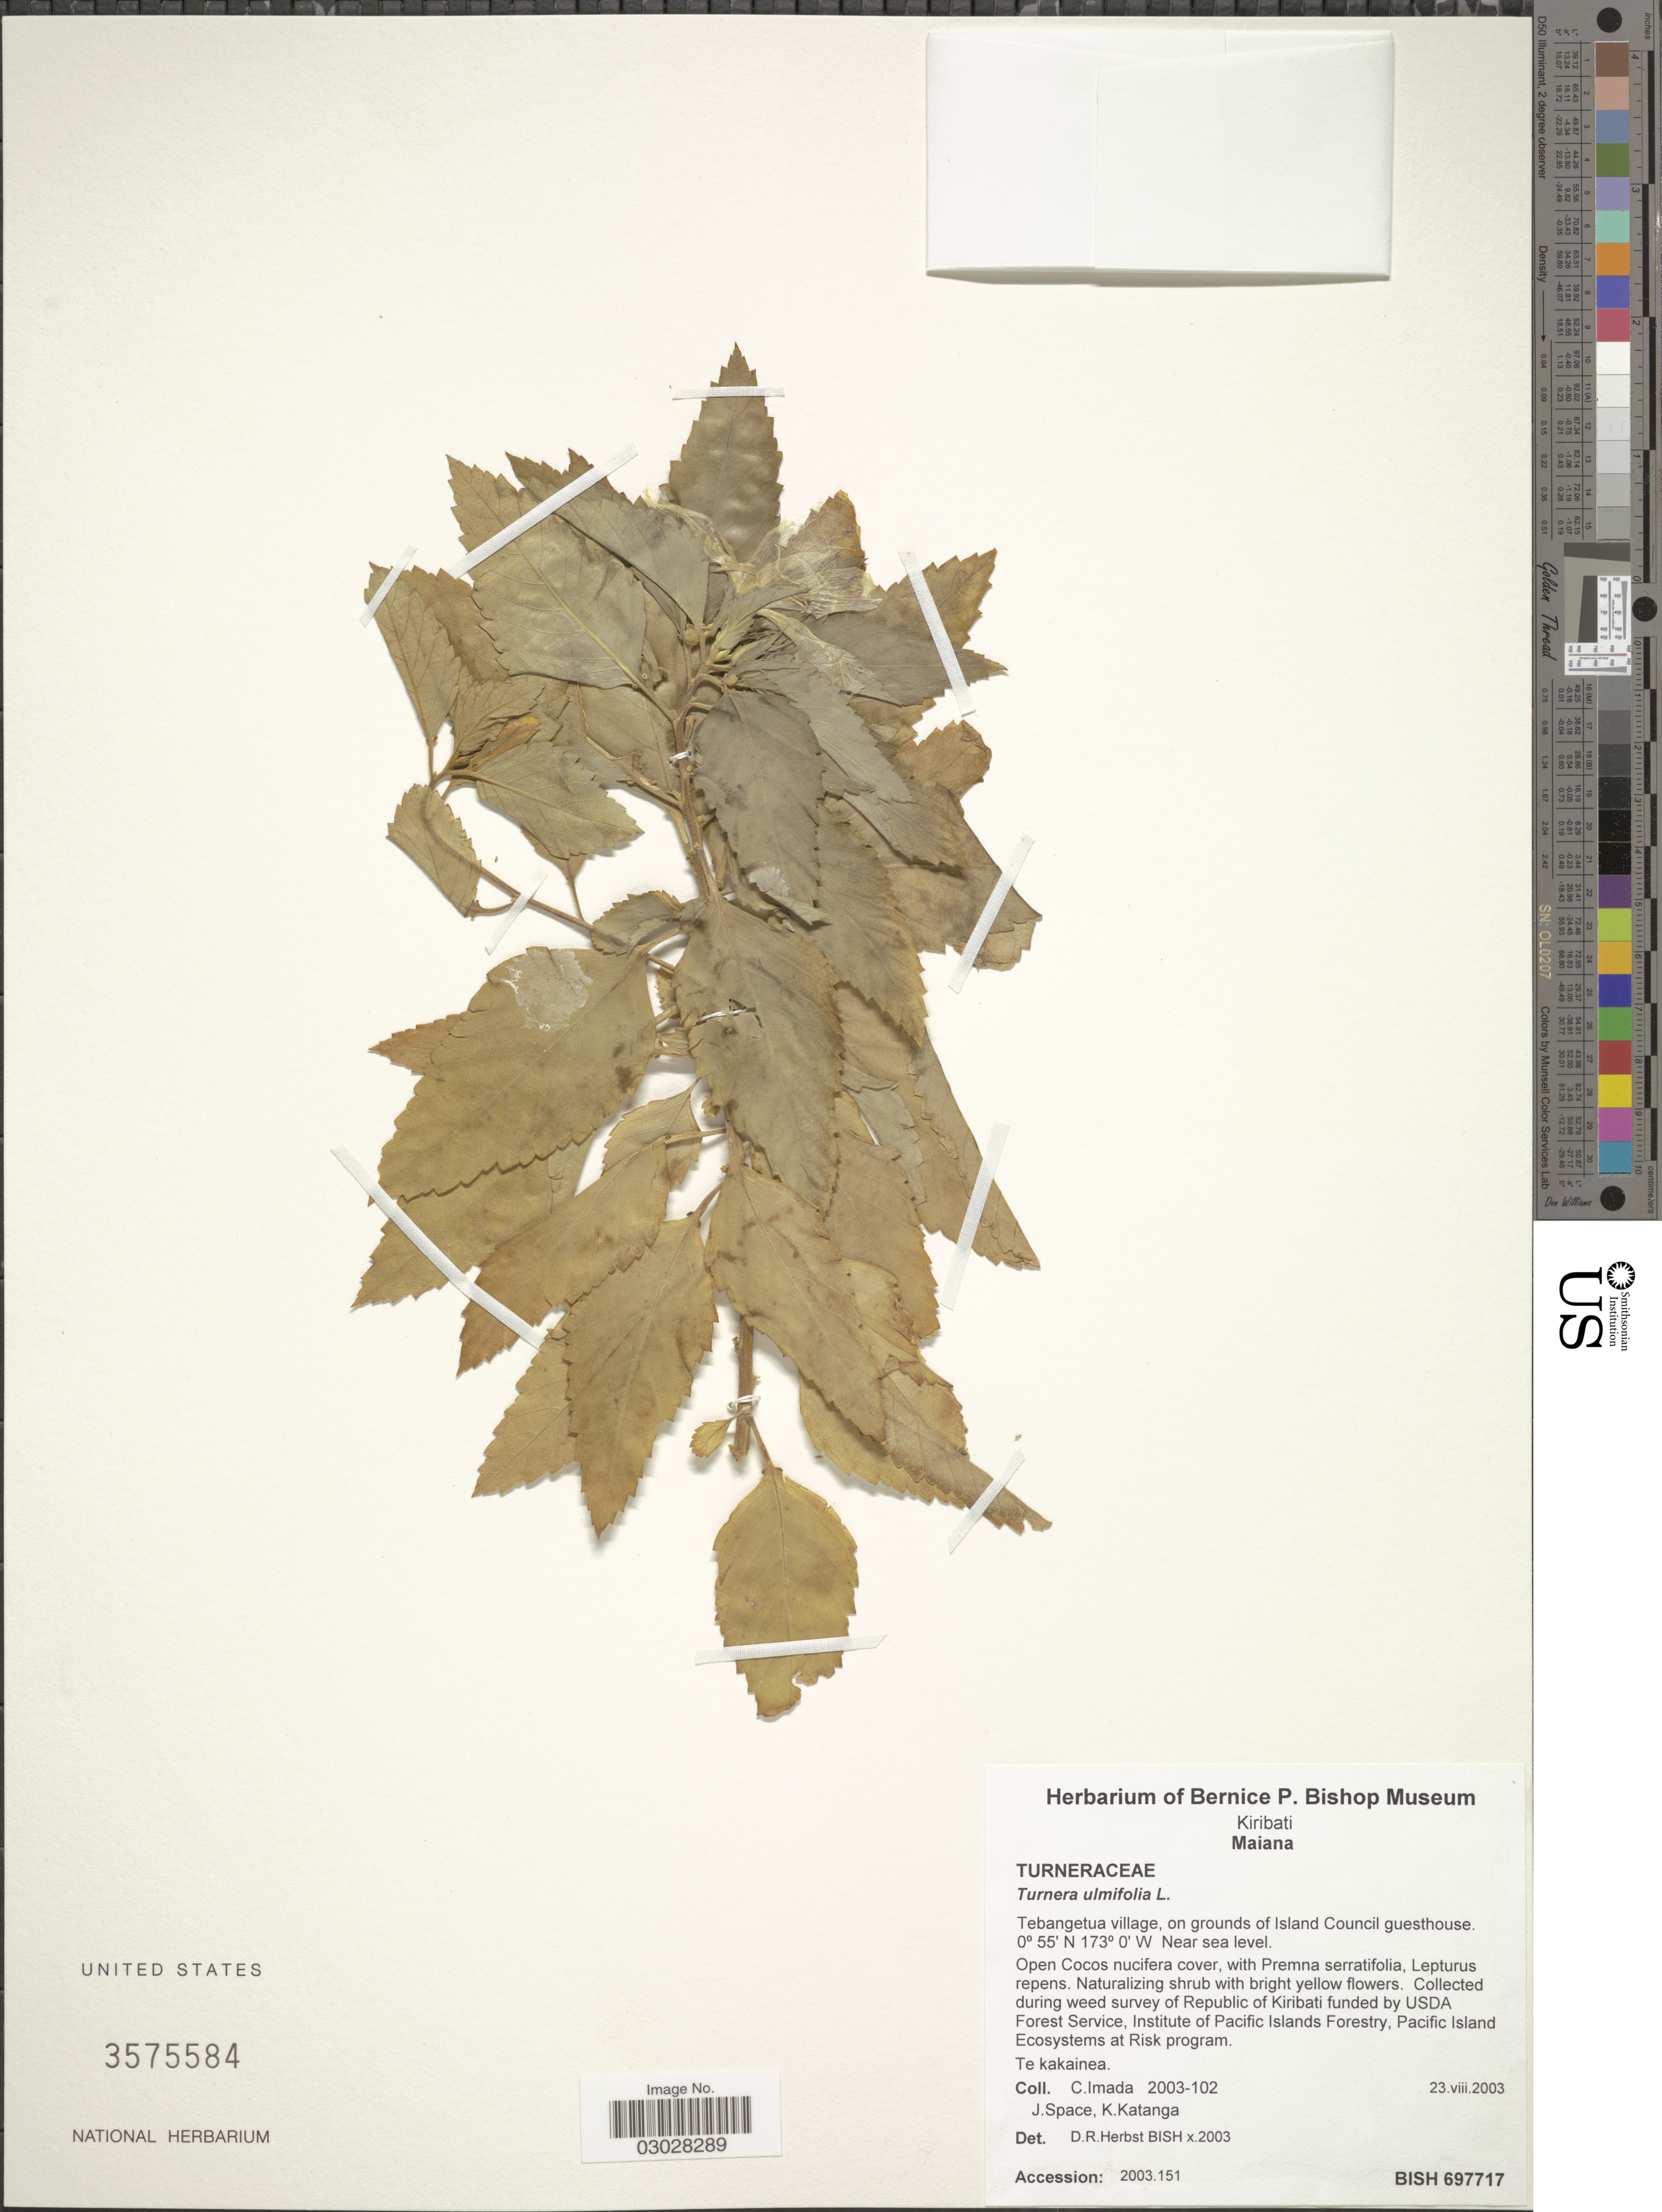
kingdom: Plantae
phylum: Tracheophyta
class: Magnoliopsida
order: Malpighiales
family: Turneraceae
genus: Turnera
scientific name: Turnera ulmifolia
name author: L.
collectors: C. Imada, J. Space & K. Katanga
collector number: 2003-102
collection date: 2003-08-23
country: Kiribati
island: Maiana Atoll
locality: Maiana. Tebangetua village, on grounds of Island Council guesthouse.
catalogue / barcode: US 3575584